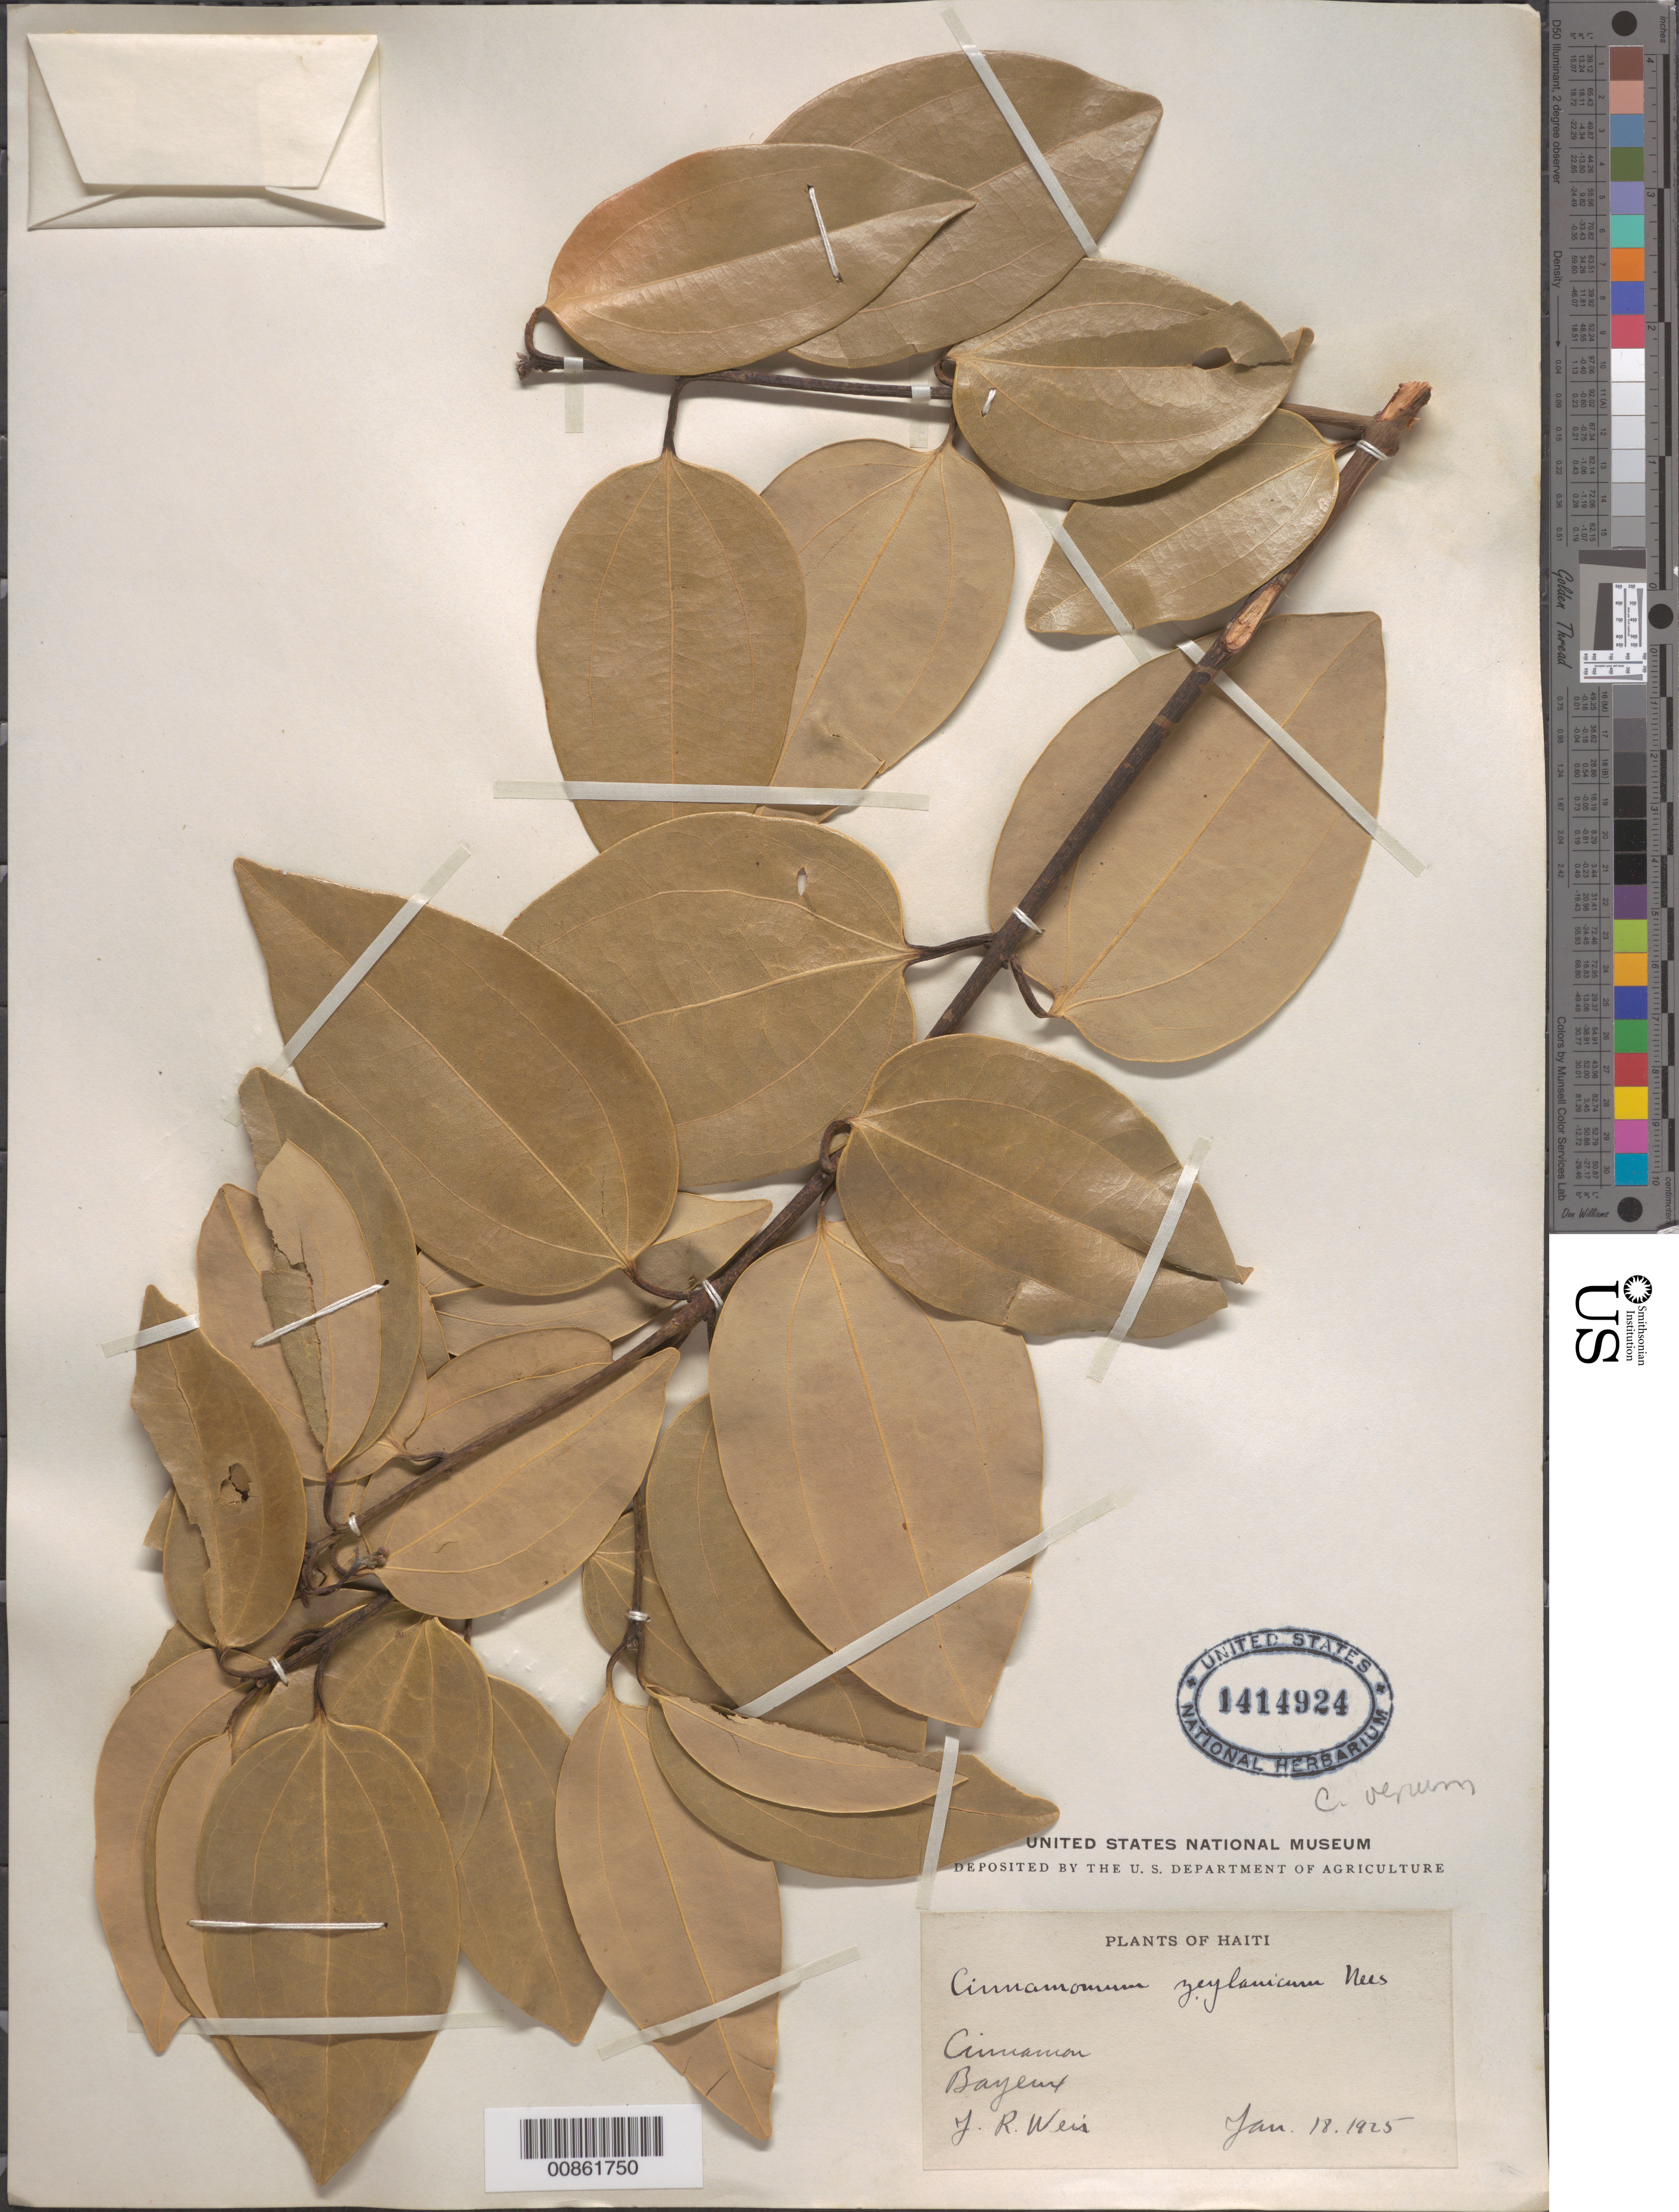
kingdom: Plantae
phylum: Tracheophyta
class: Magnoliopsida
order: Laurales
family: Lauraceae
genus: Cinnamomum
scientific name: Cinnamomum verum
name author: J. Presl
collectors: J. Weir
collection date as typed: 18 Jan 1925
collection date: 1925-01-18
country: Haiti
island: Hispaniola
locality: Bayeux.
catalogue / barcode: US 1414924